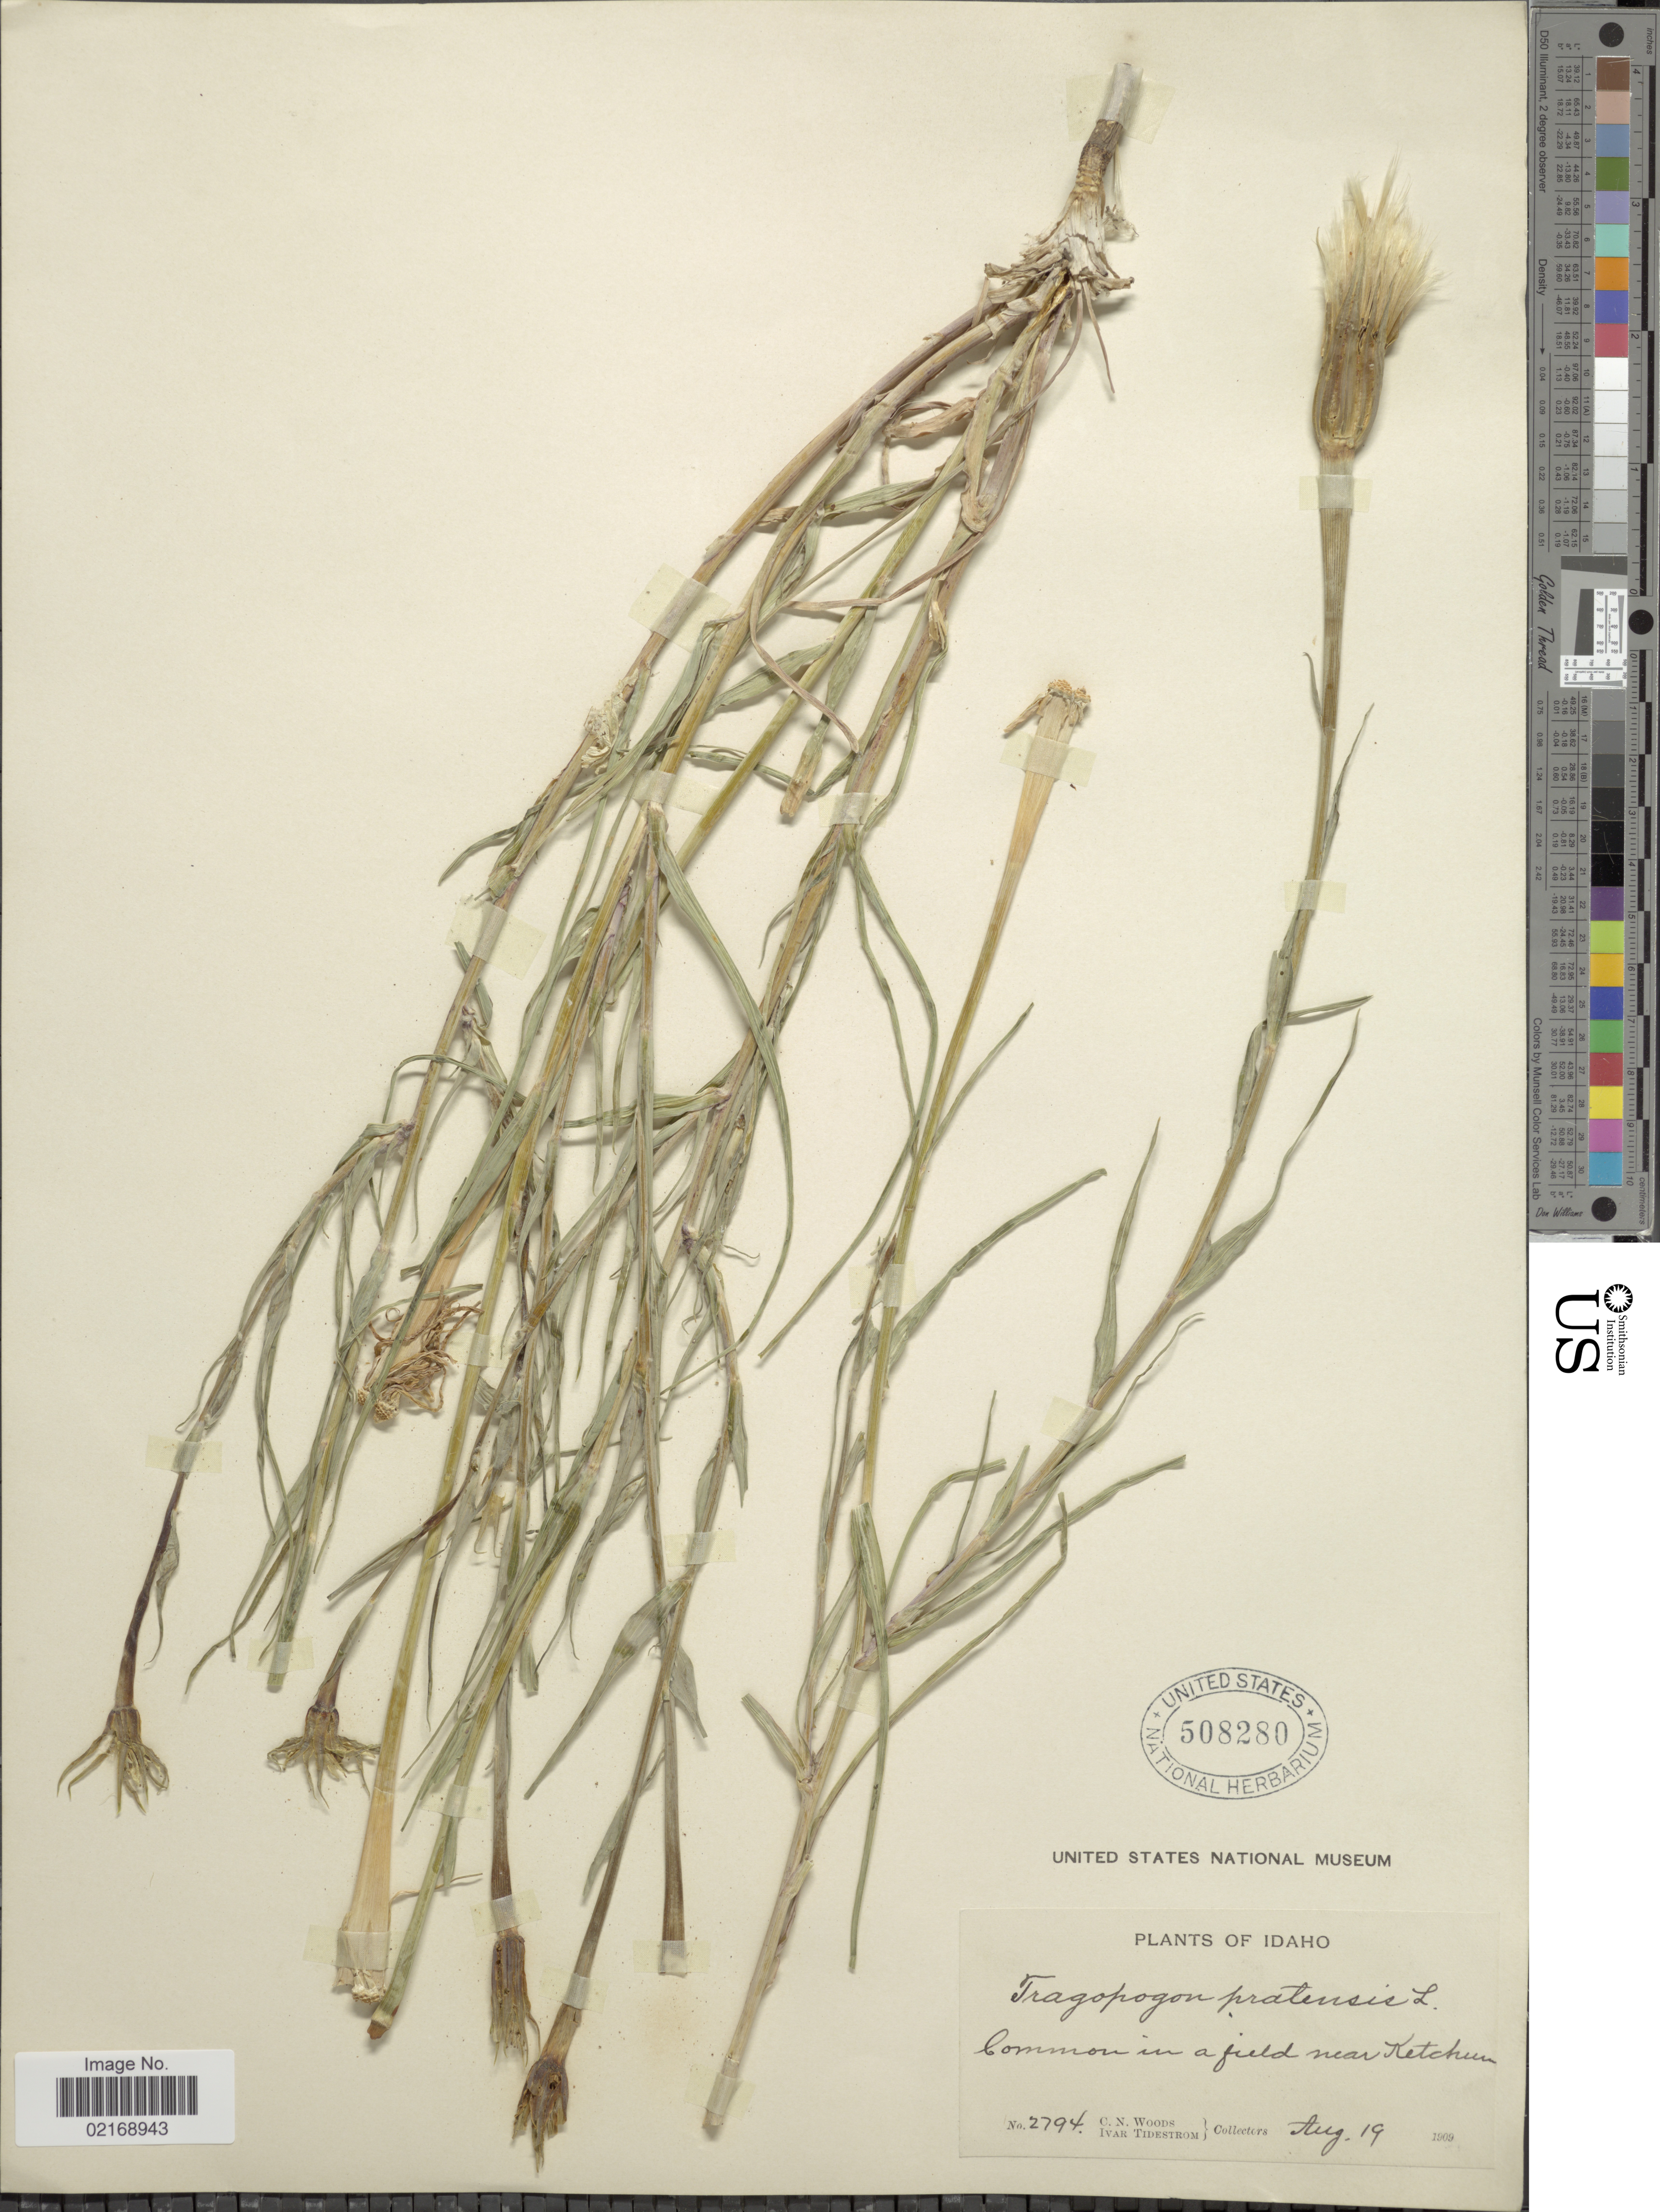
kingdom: Plantae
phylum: Tracheophyta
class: Magnoliopsida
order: Asterales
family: Asteraceae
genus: Tragopogon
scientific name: Tragopogon pratensis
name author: L.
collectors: C. Woods & I. F. Tidestrom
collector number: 2794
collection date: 1909-08-19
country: United States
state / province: Idaho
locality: Near Ketchum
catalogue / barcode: US 508280